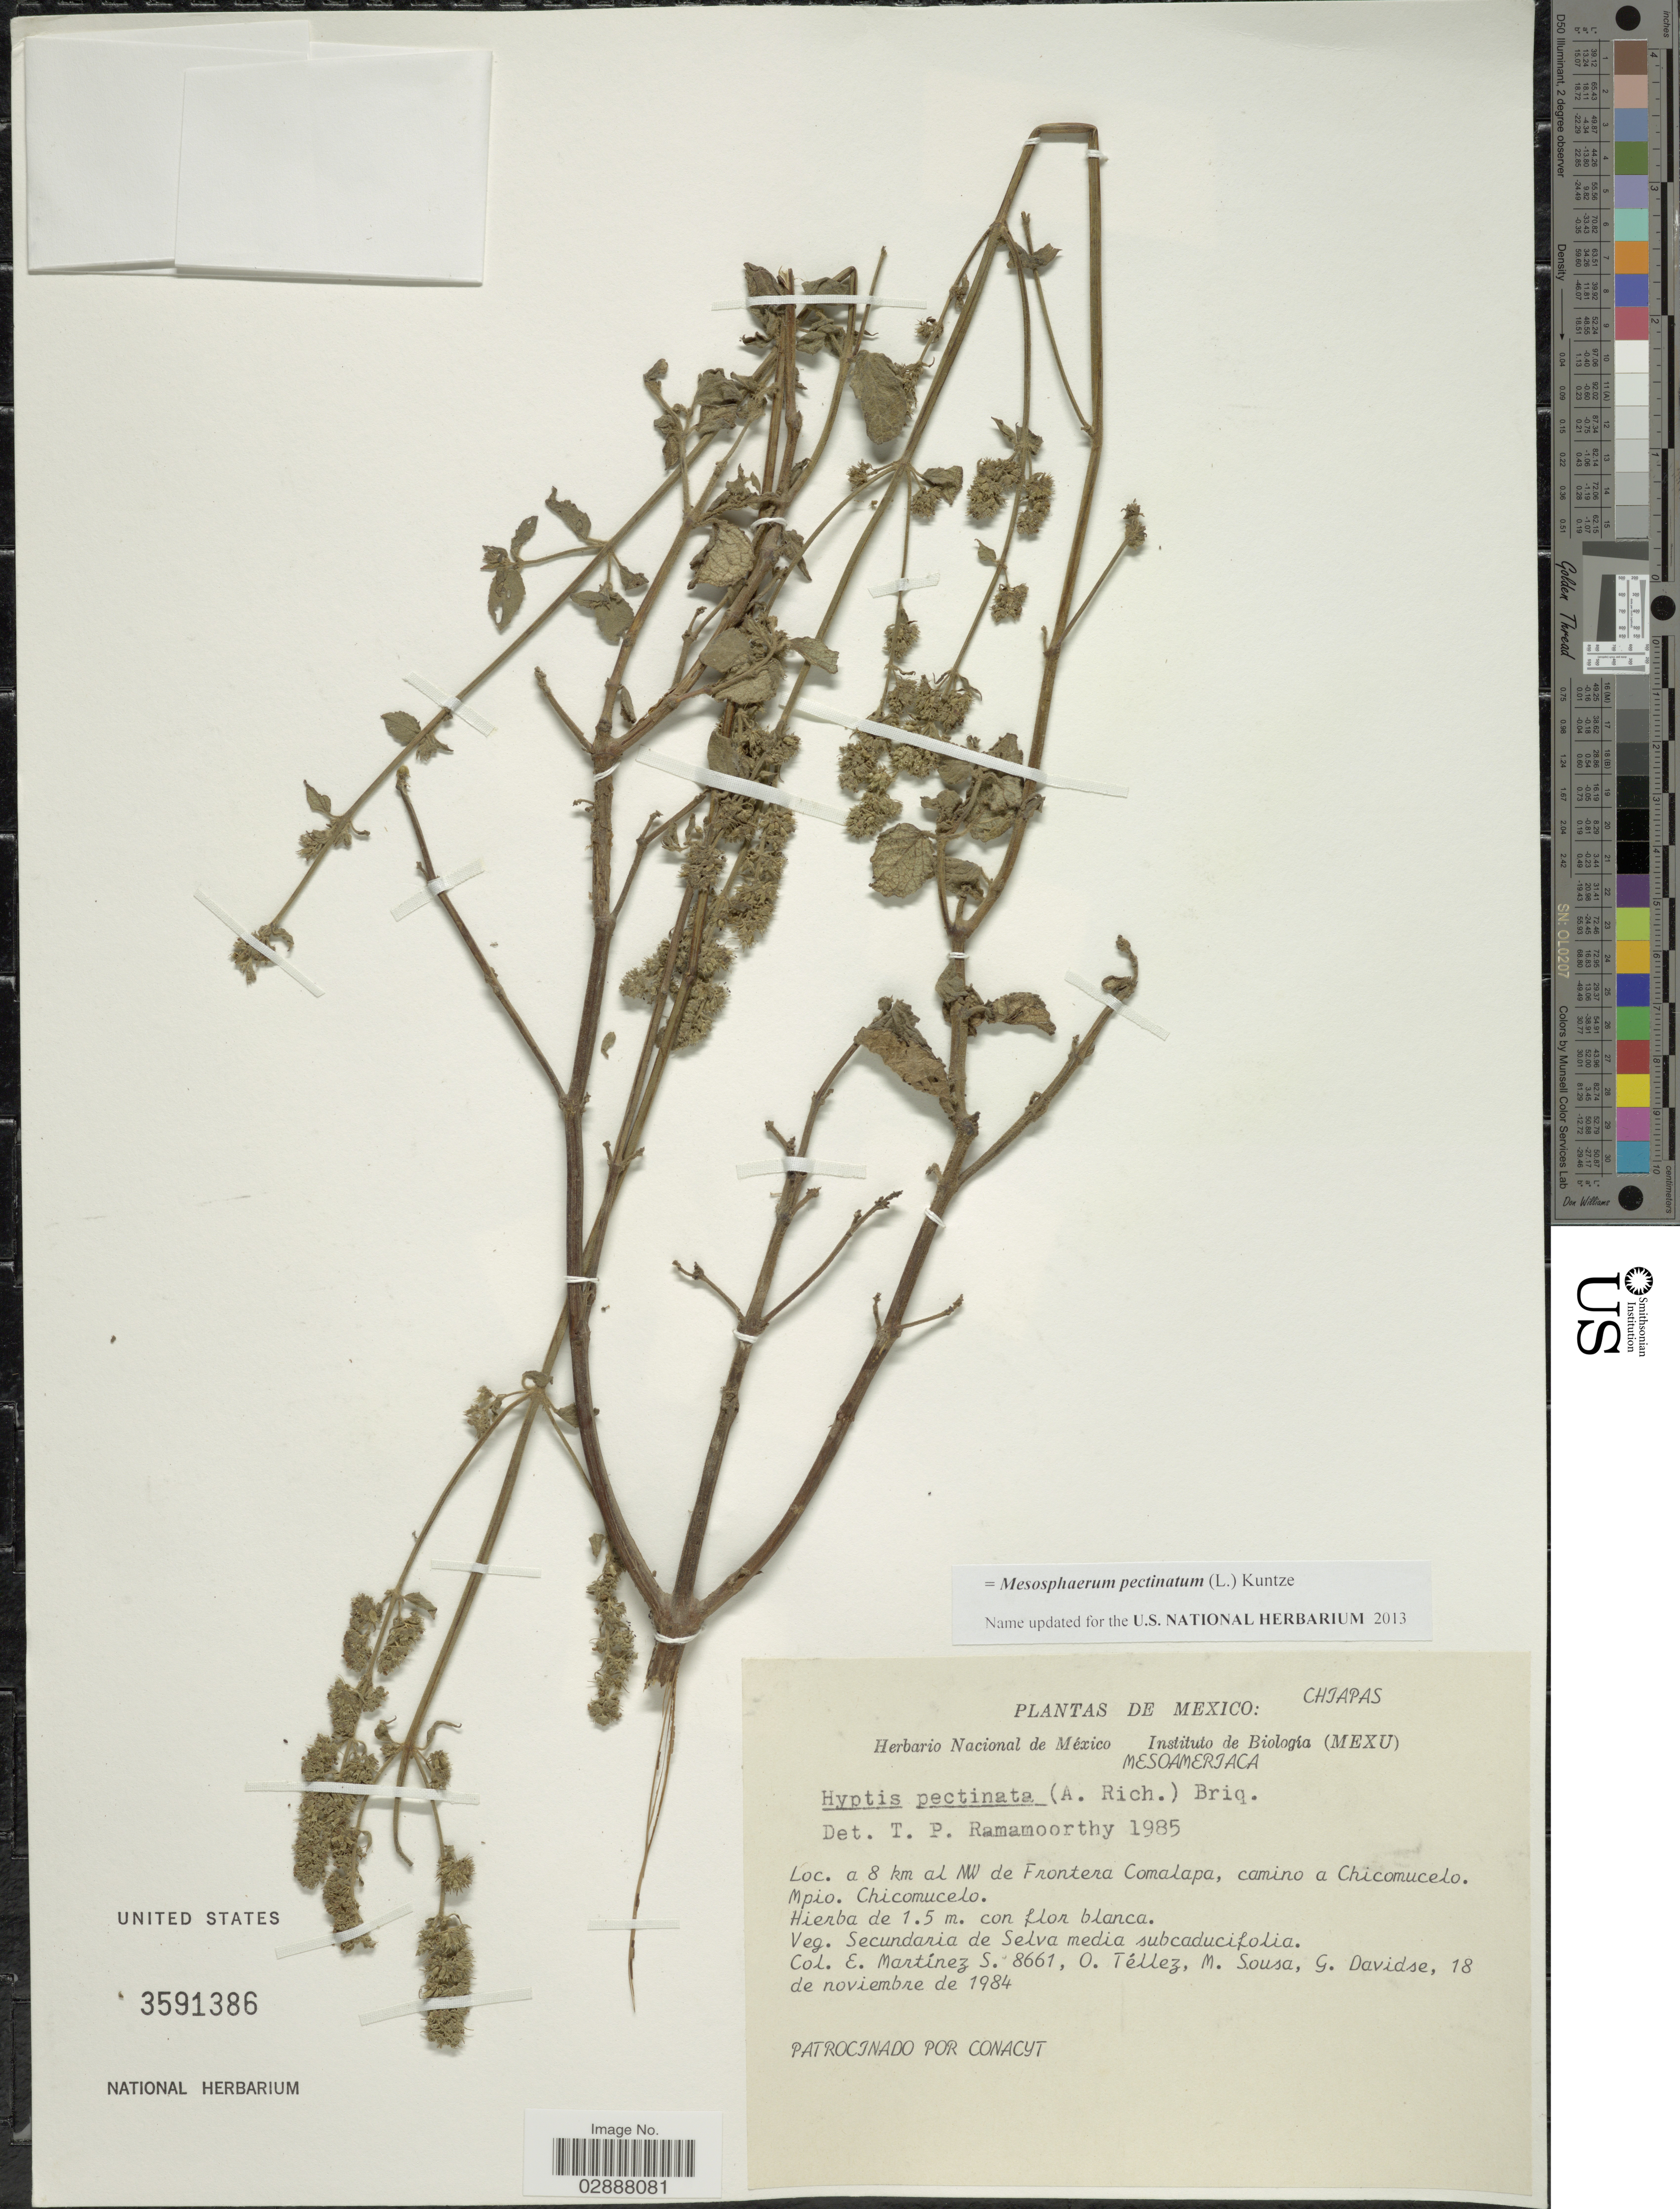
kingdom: Plantae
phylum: Tracheophyta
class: Magnoliopsida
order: Lamiales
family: Lamiaceae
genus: Mesosphaerum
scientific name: Mesosphaerum pectinatum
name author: (L.) Kuntze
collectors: E. M. Martínez S., O. Tellez, M. Sousa & G. Davidse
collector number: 8661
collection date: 1984-11-18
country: Mexico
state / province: Chiapas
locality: A 8 km al NW de Frontera Comalapa, camino a Chicomucelo. Mpio. Chicomucelo.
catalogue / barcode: US 3591386